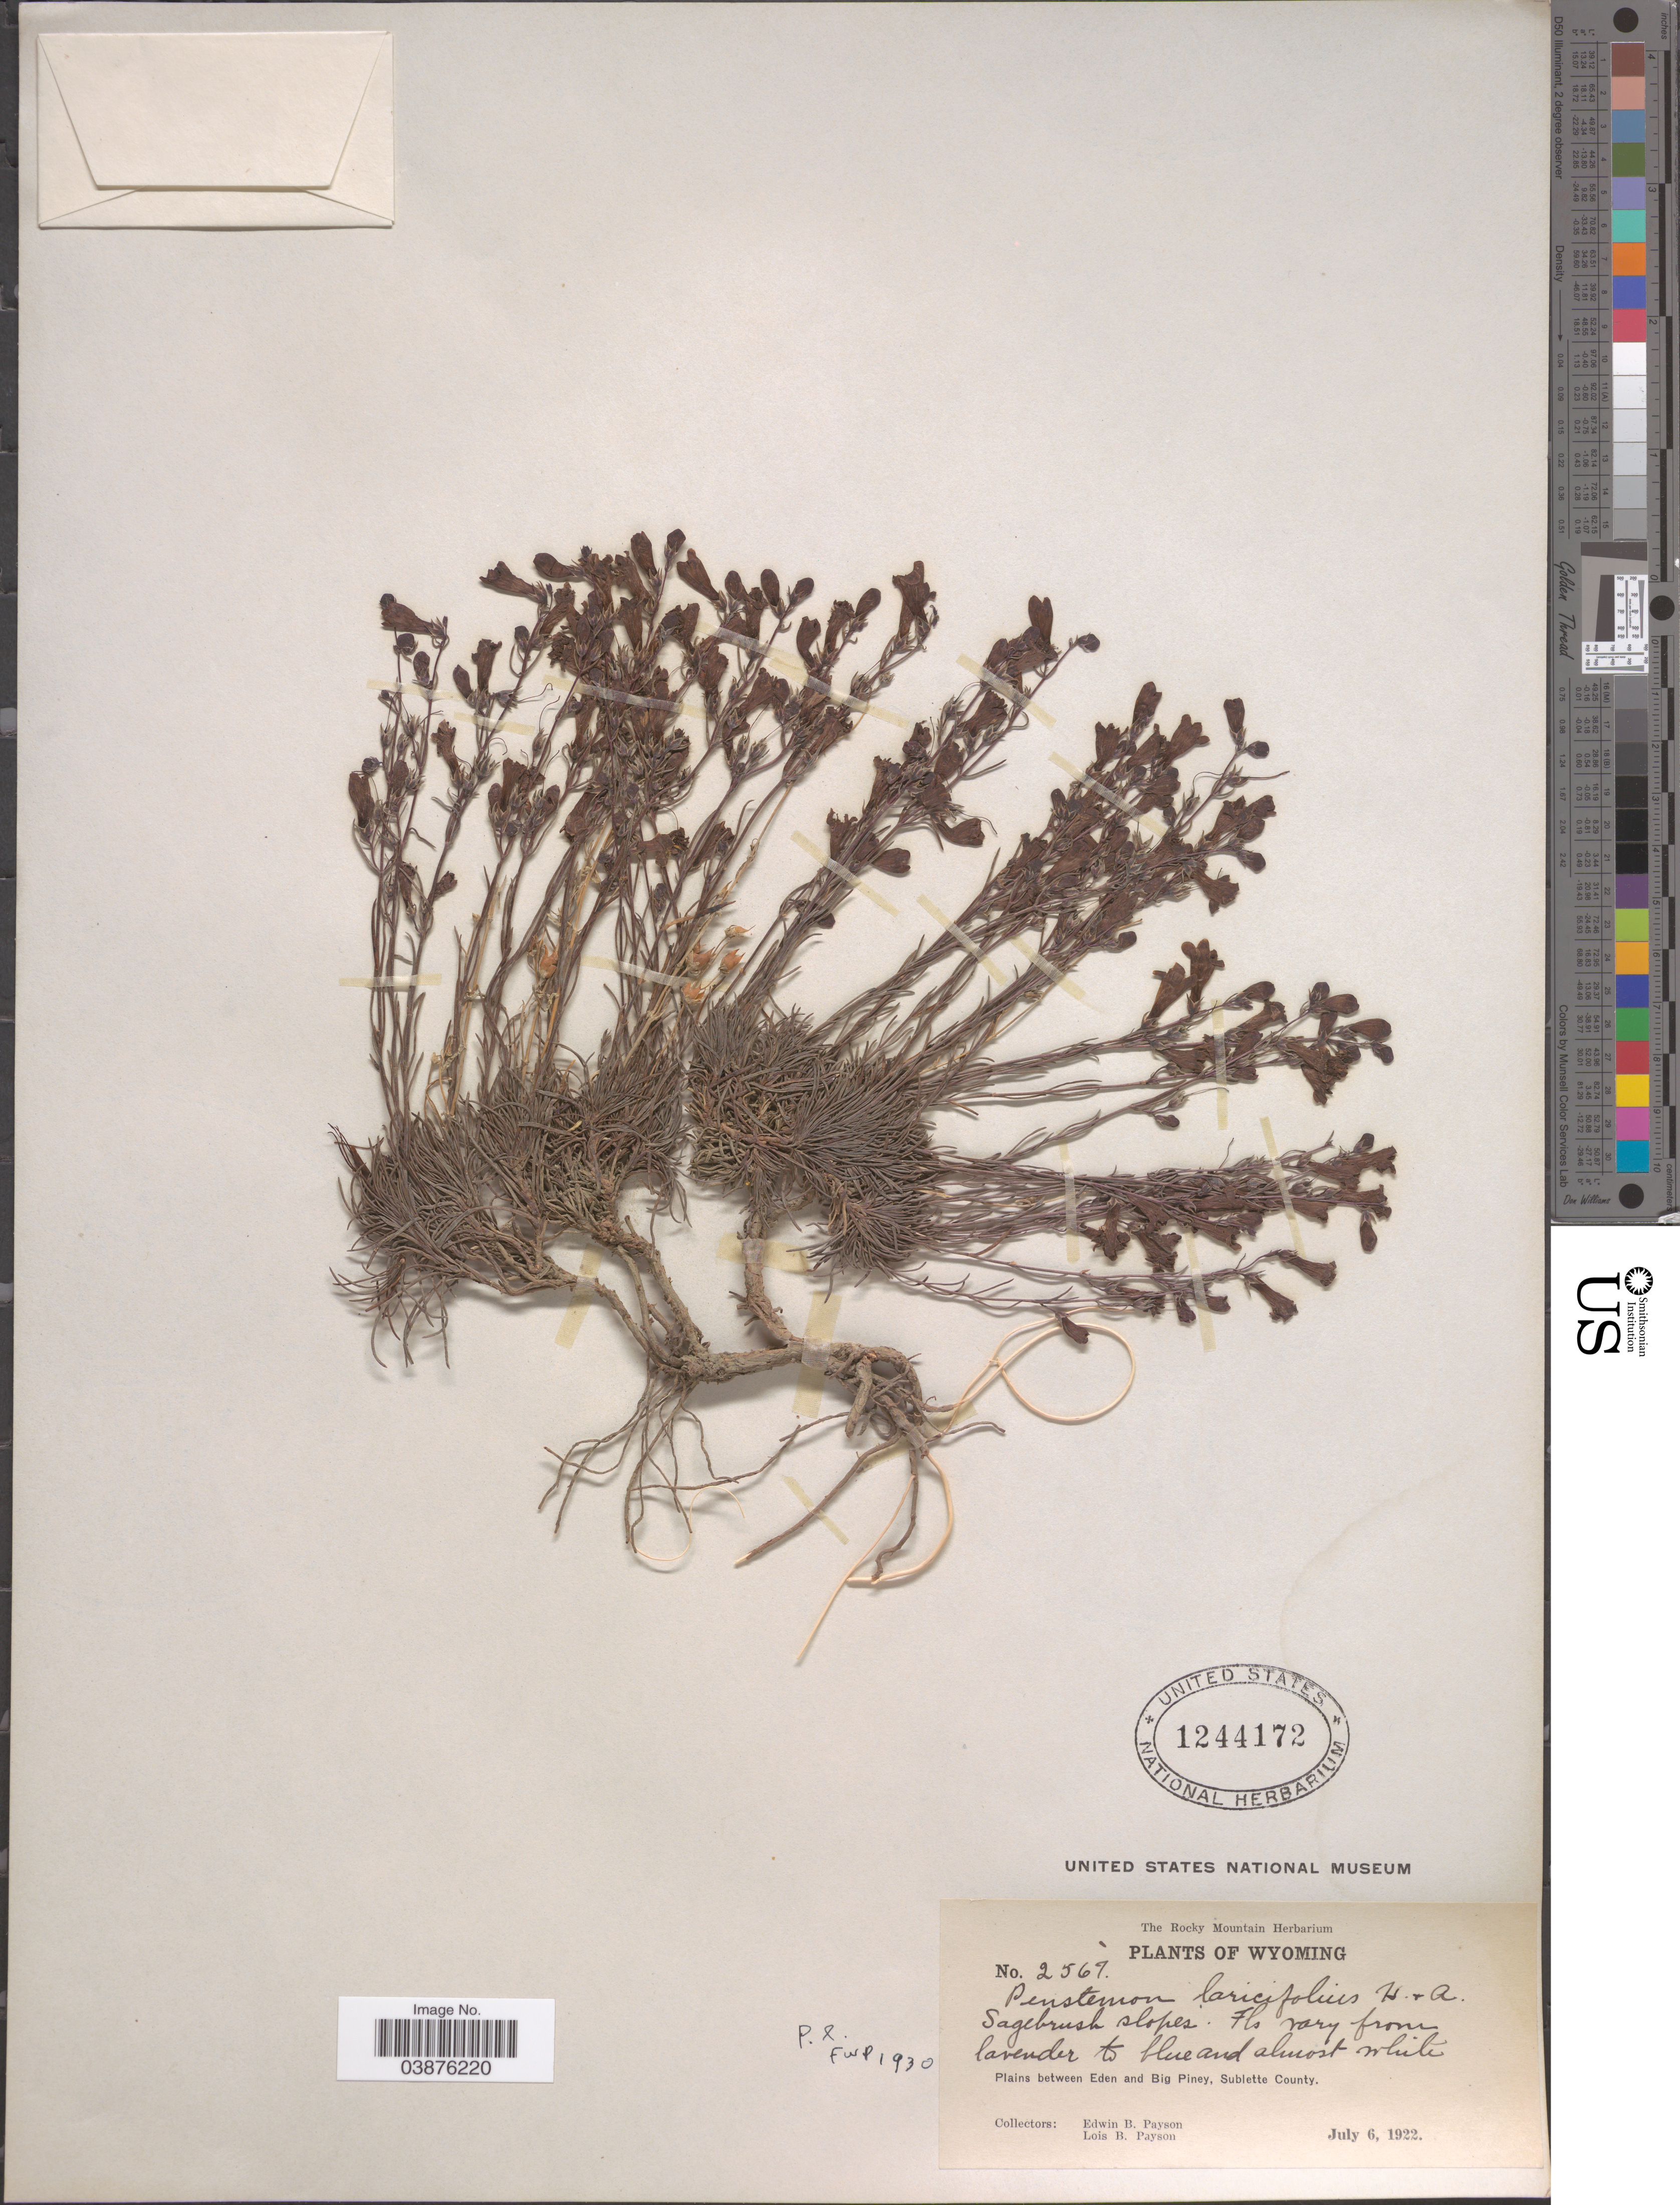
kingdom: Plantae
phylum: Tracheophyta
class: Magnoliopsida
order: Lamiales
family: Plantaginaceae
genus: Penstemon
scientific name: Penstemon laricifolius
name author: Hook. & Arn.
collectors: E. B. Payson & L. Payson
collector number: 2567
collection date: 1922-07-06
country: United States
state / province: Wyoming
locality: Plains between Edgen and Big Piney, Sublette County.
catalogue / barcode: US 1244172